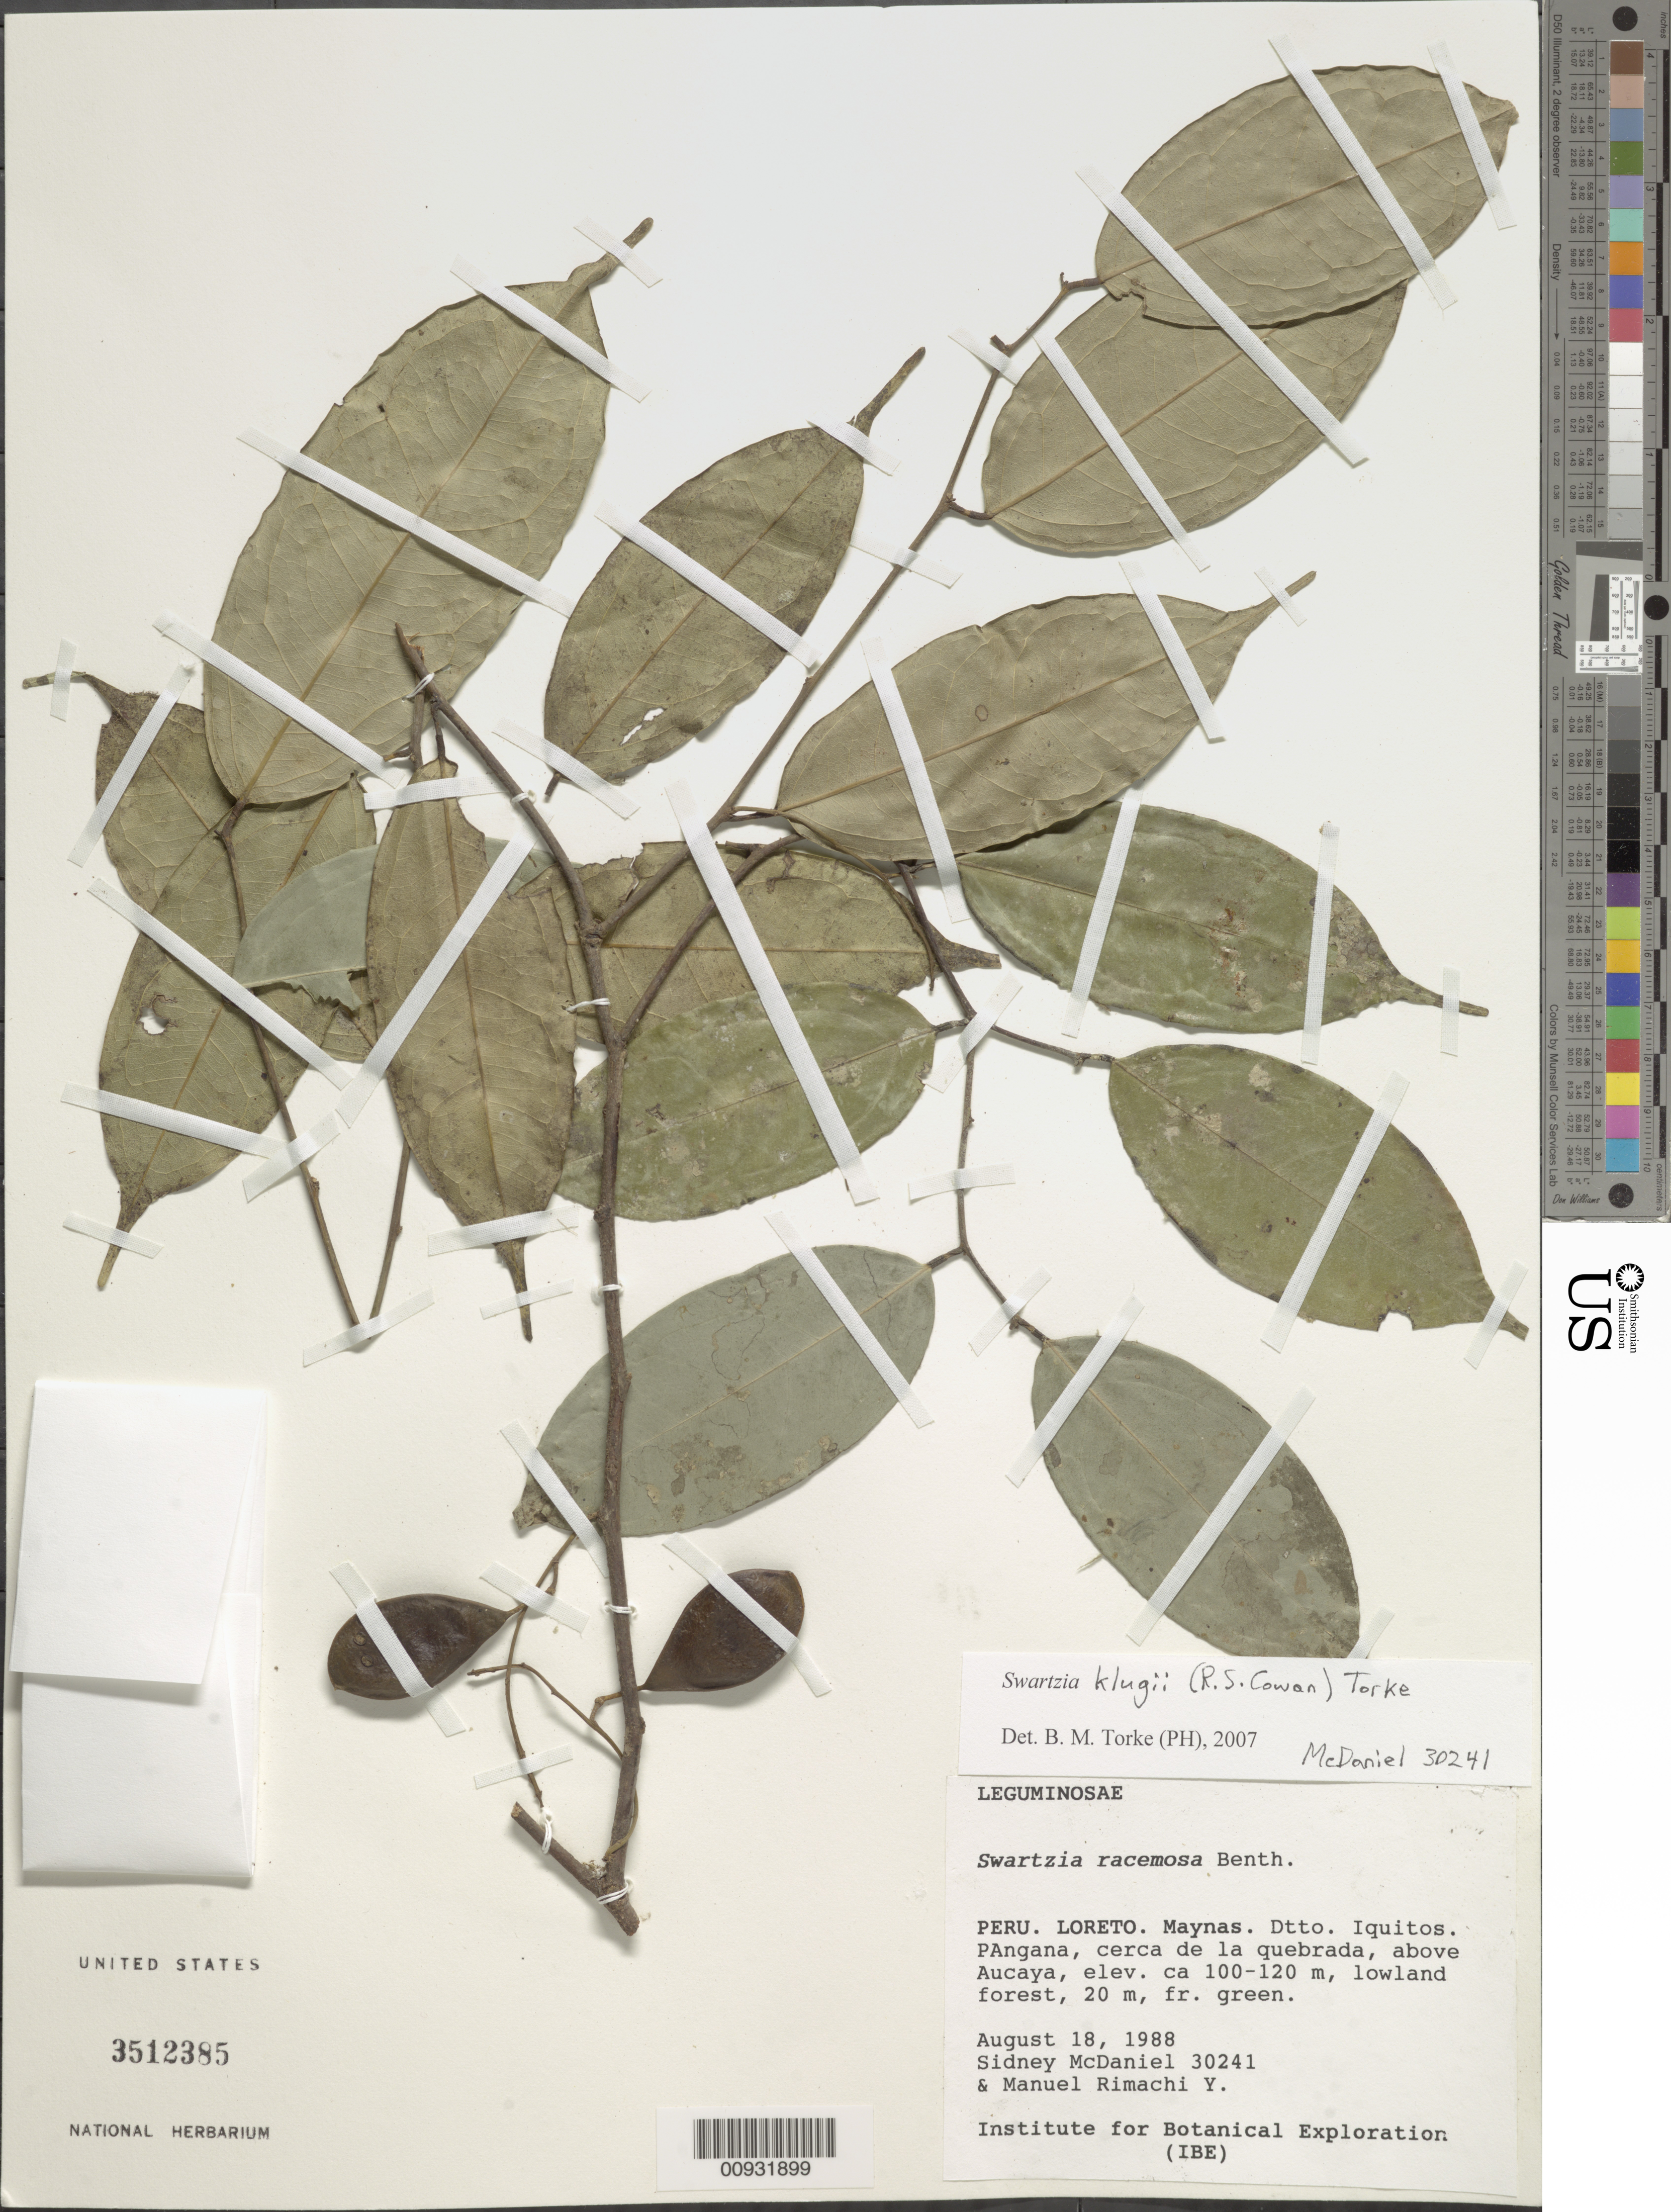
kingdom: Plantae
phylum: Tracheophyta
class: Magnoliopsida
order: Fabales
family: Fabaceae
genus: Swartzia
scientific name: Swartzia klugii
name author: (R.S. Cowan) Torke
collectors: S. T. McDaniel & M. Rimachi Y.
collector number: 30241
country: Peru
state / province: Loreto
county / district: Maynas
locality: Iquitos, Panganaabove Aucaya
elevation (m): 100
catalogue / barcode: US 3512385